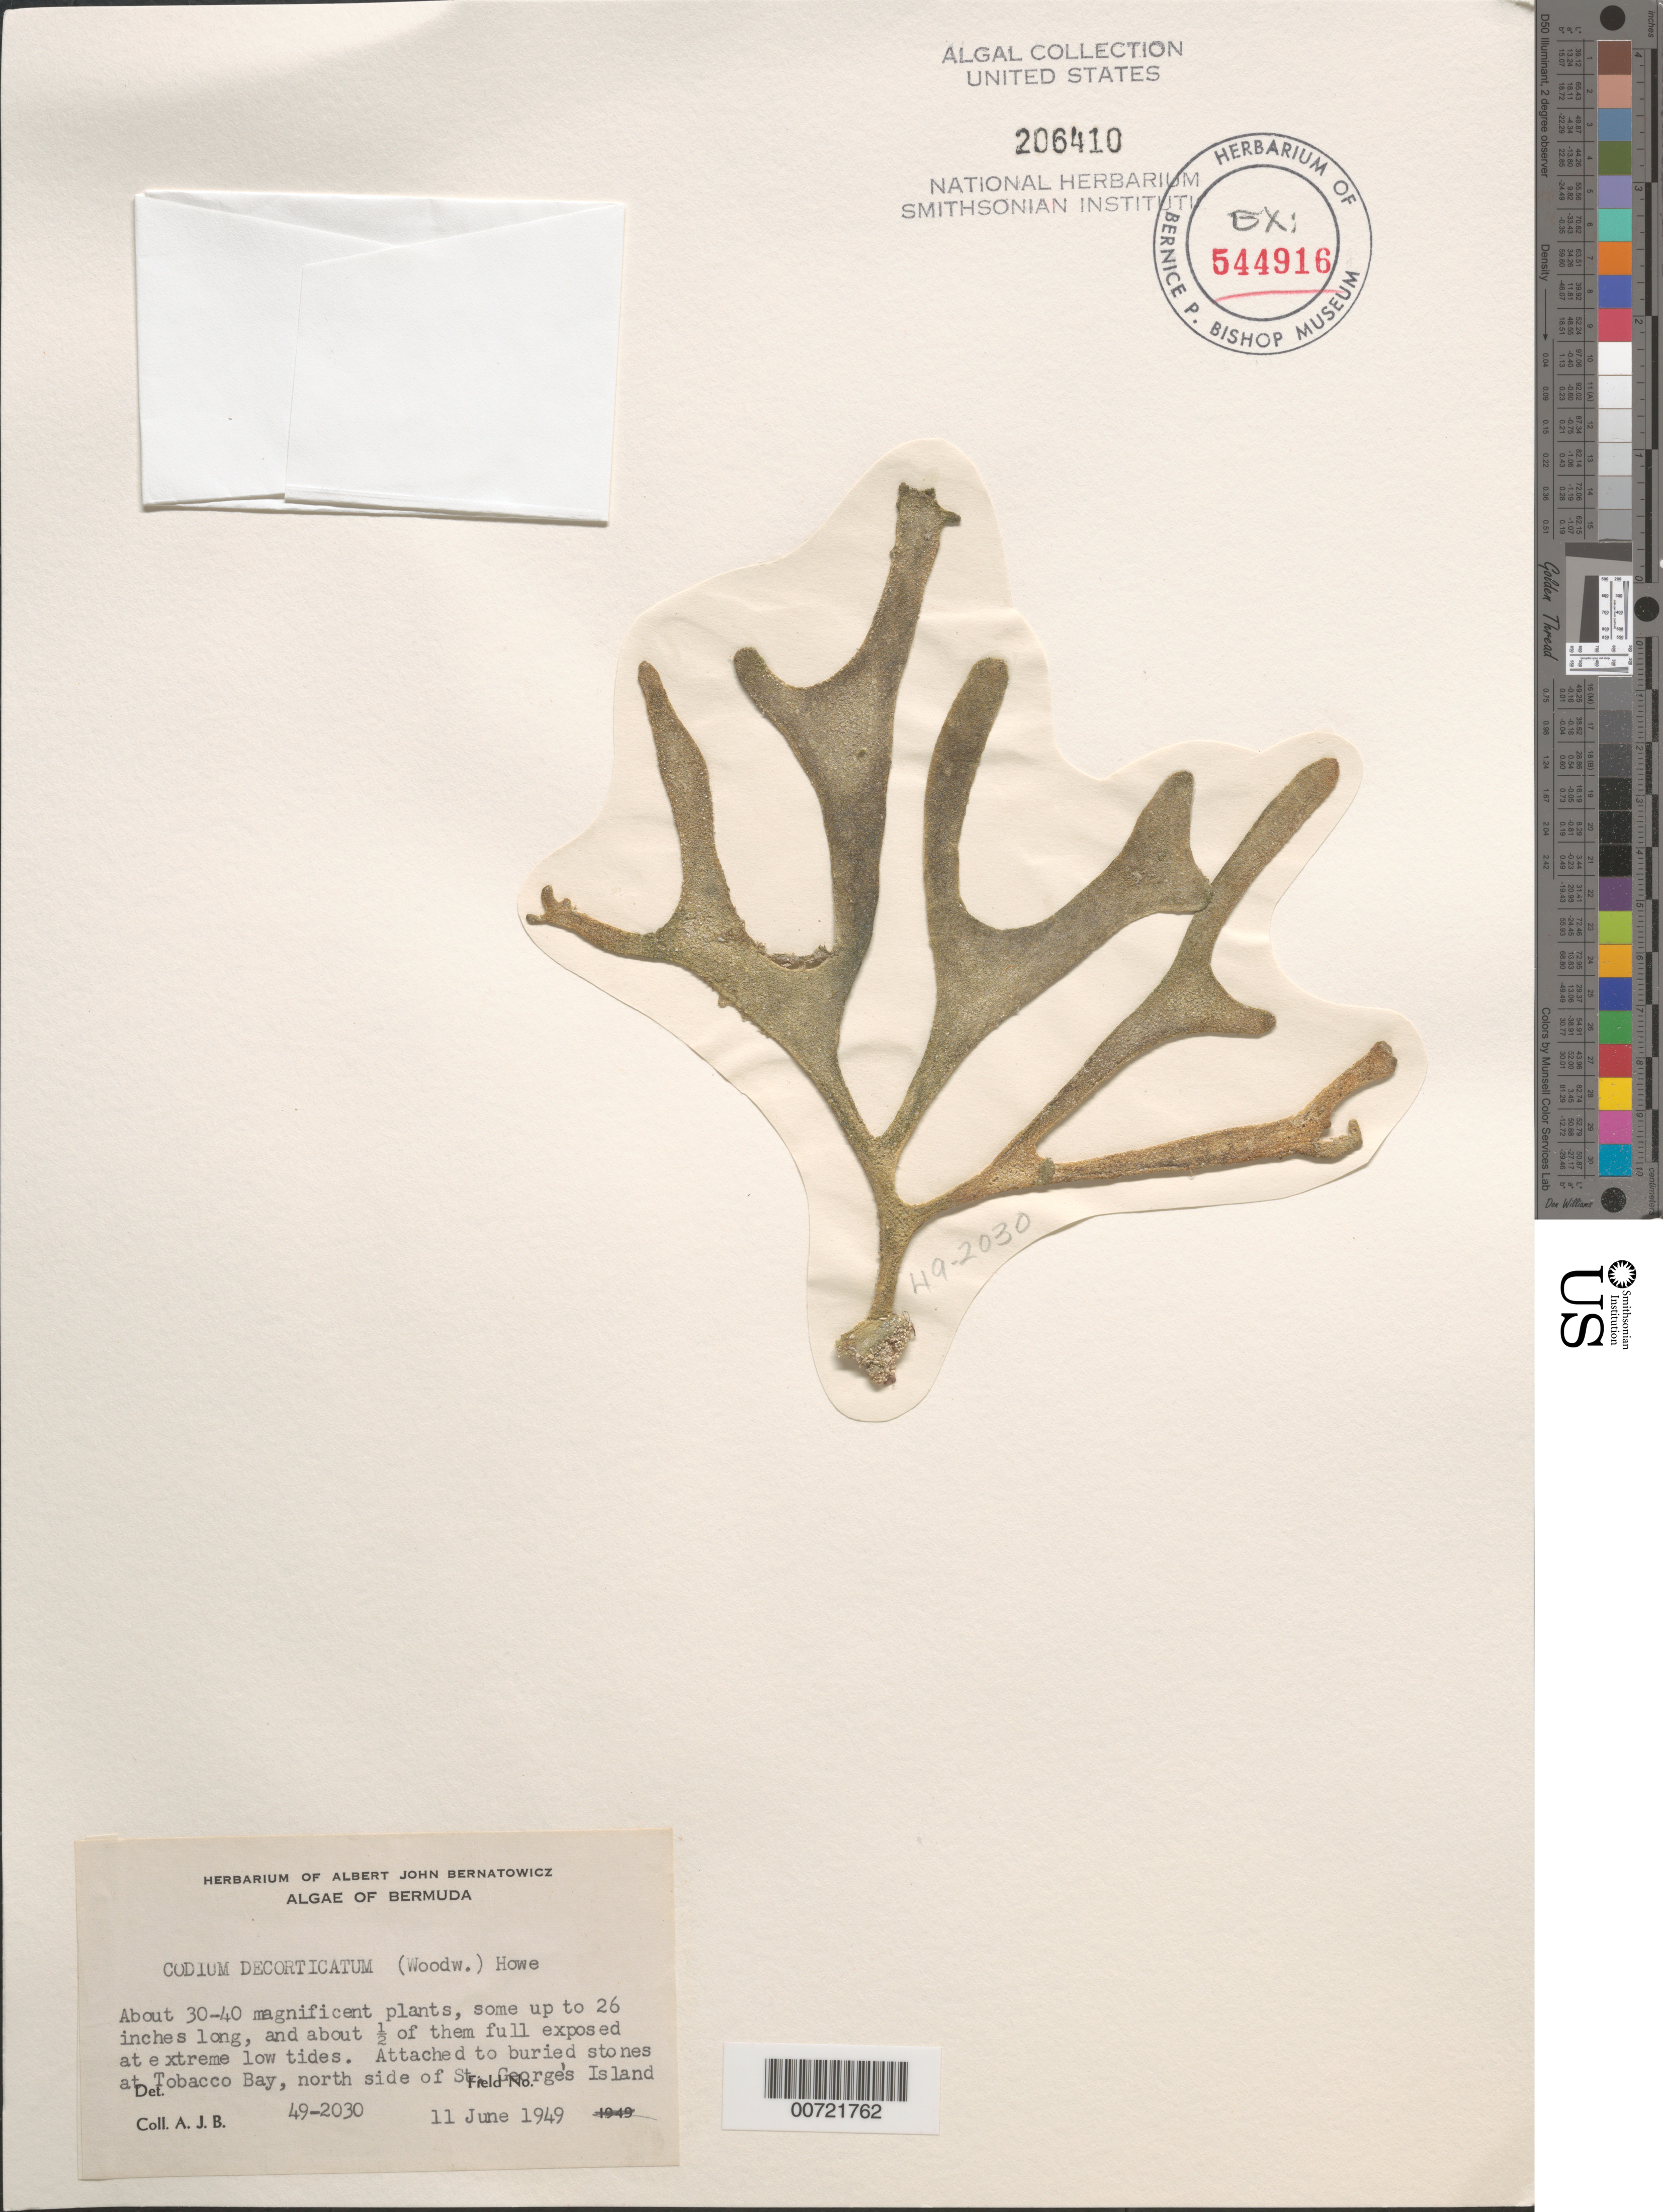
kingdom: Plantae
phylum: Chlorophyta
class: Ulvophyceae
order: Bryopsidales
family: Codiaceae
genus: Codium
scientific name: Codium decorticatum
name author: (Woodw.) M. Howe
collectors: A. Bernatowicz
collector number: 49-2030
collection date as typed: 11 Jun 1949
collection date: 1949-06-11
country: Bermuda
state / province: Saint George's (parish)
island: St. George's Island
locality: Tobacco Bay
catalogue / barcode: US 206410